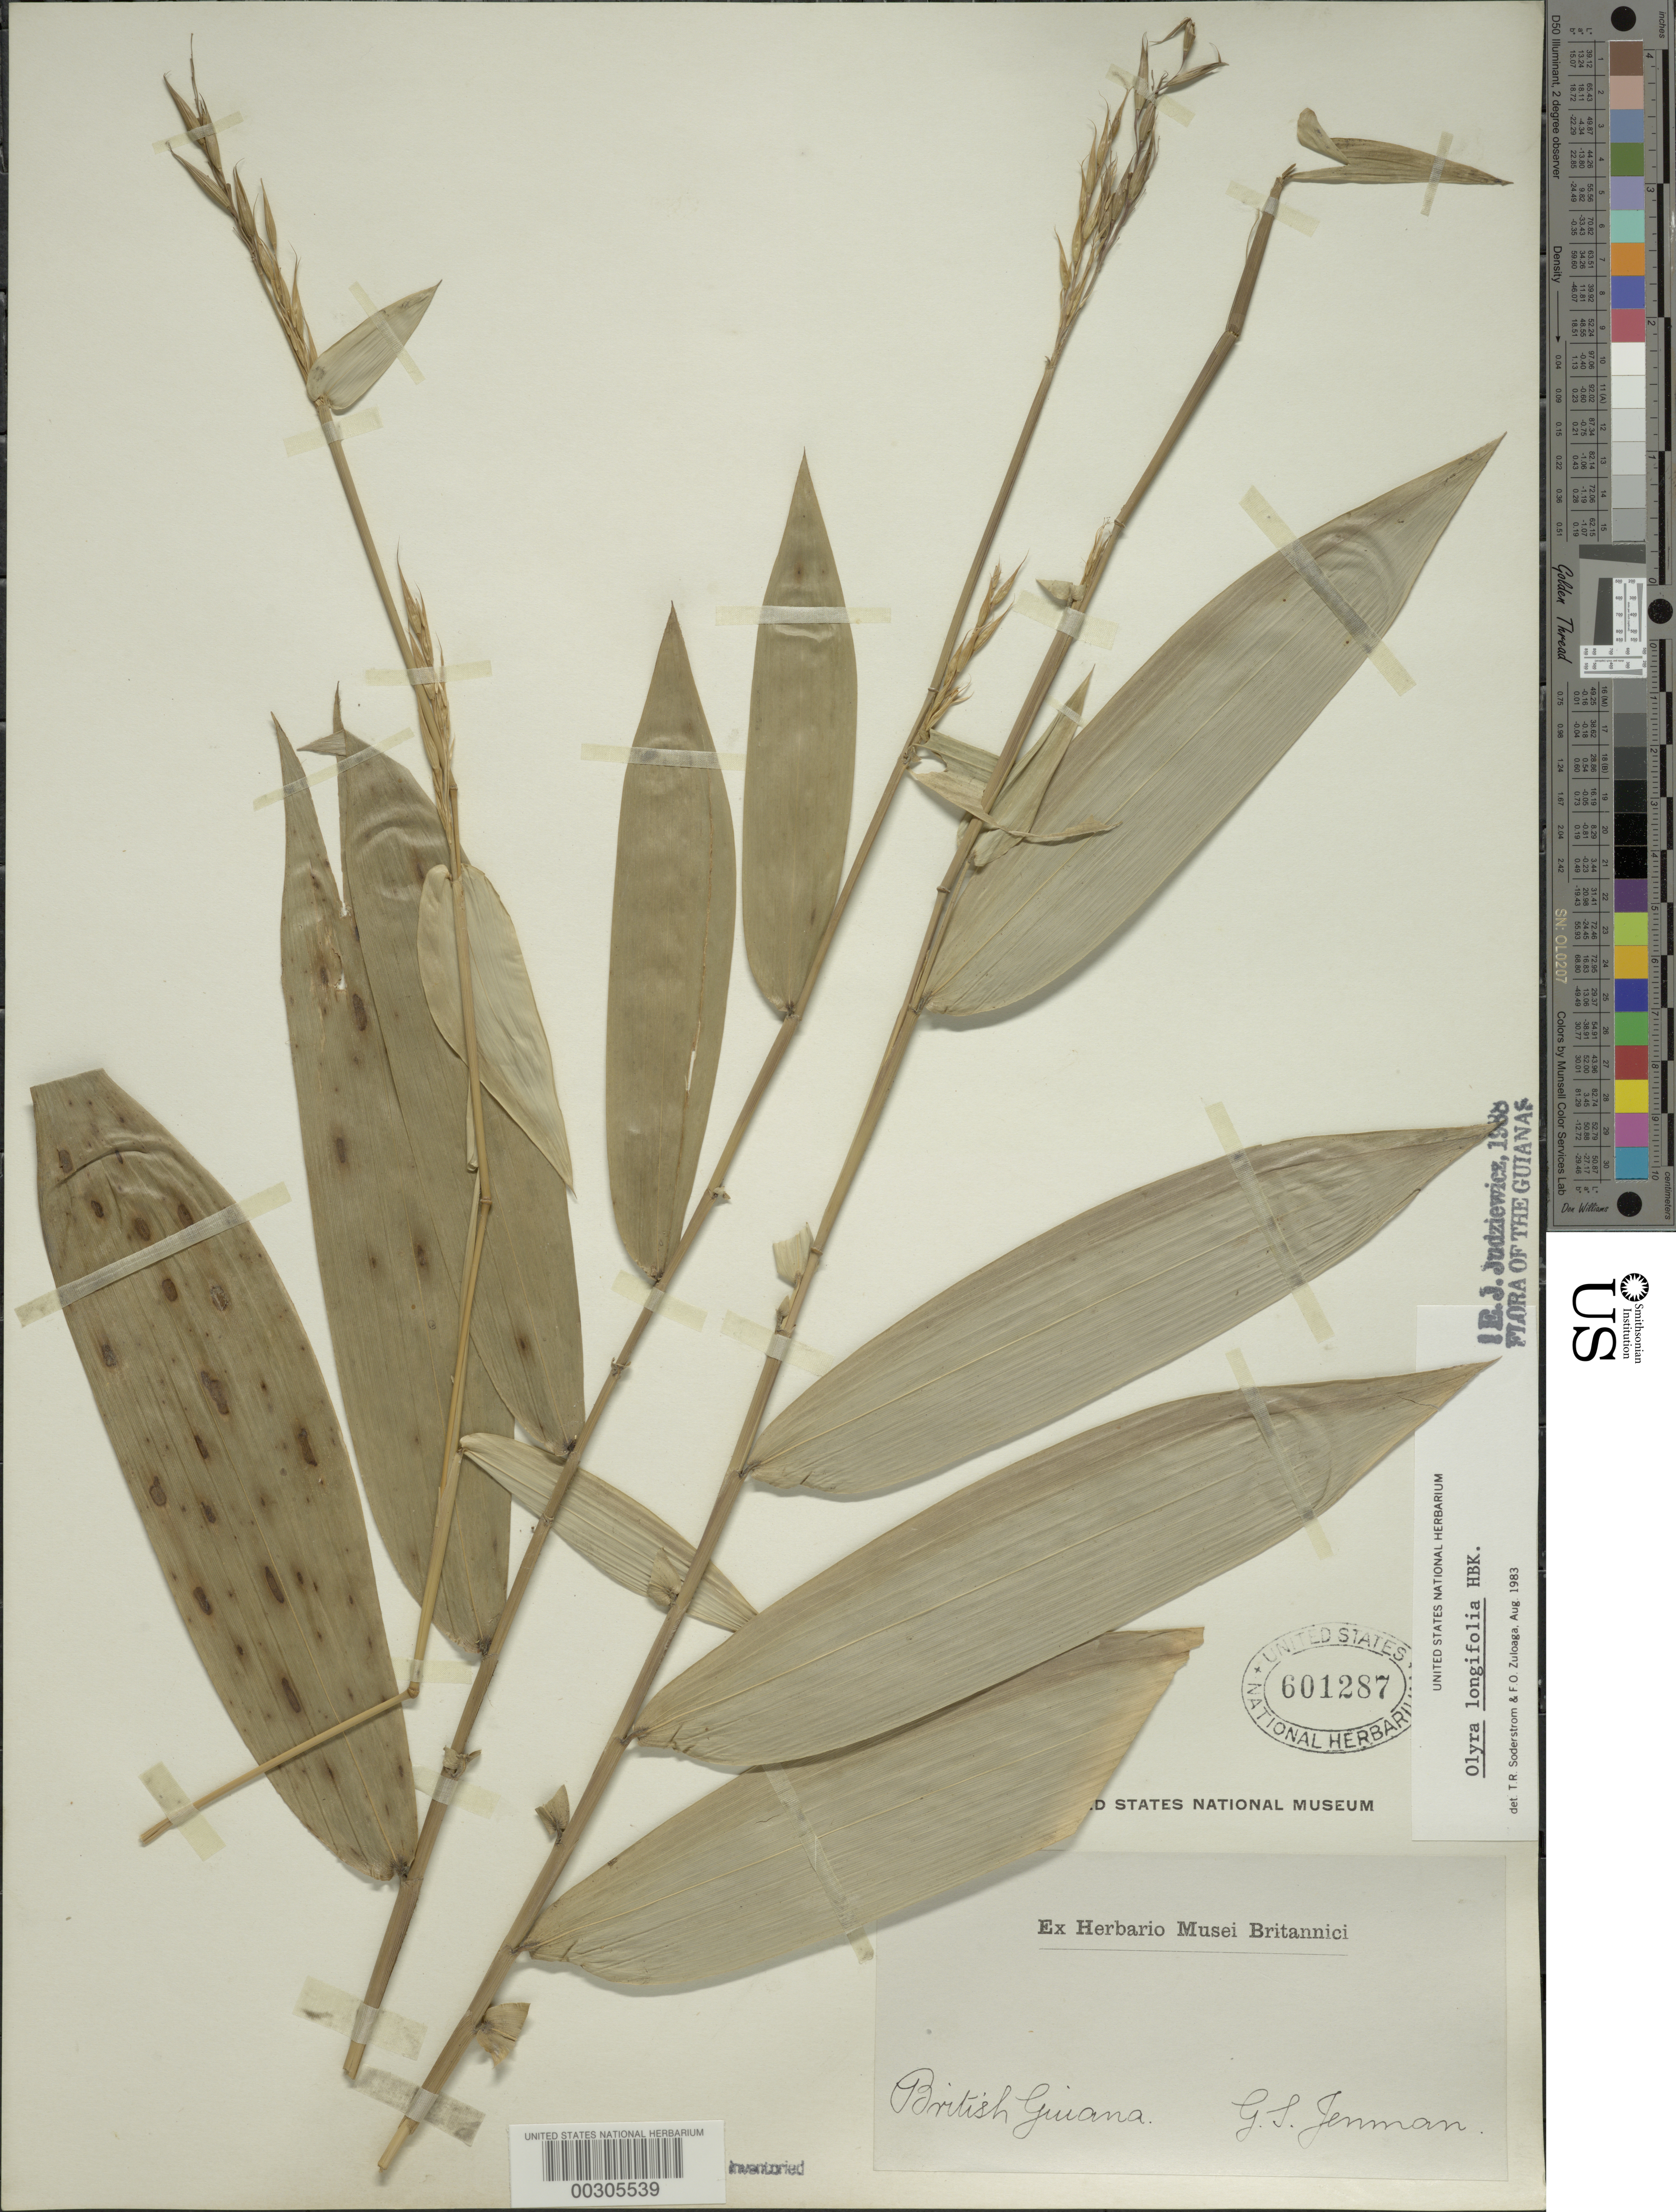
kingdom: Plantae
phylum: Tracheophyta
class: Liliopsida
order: Poales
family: Poaceae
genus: Olyra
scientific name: Olyra longifolia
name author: Kunth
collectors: G. S. Jenman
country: Guyana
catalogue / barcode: US 601287